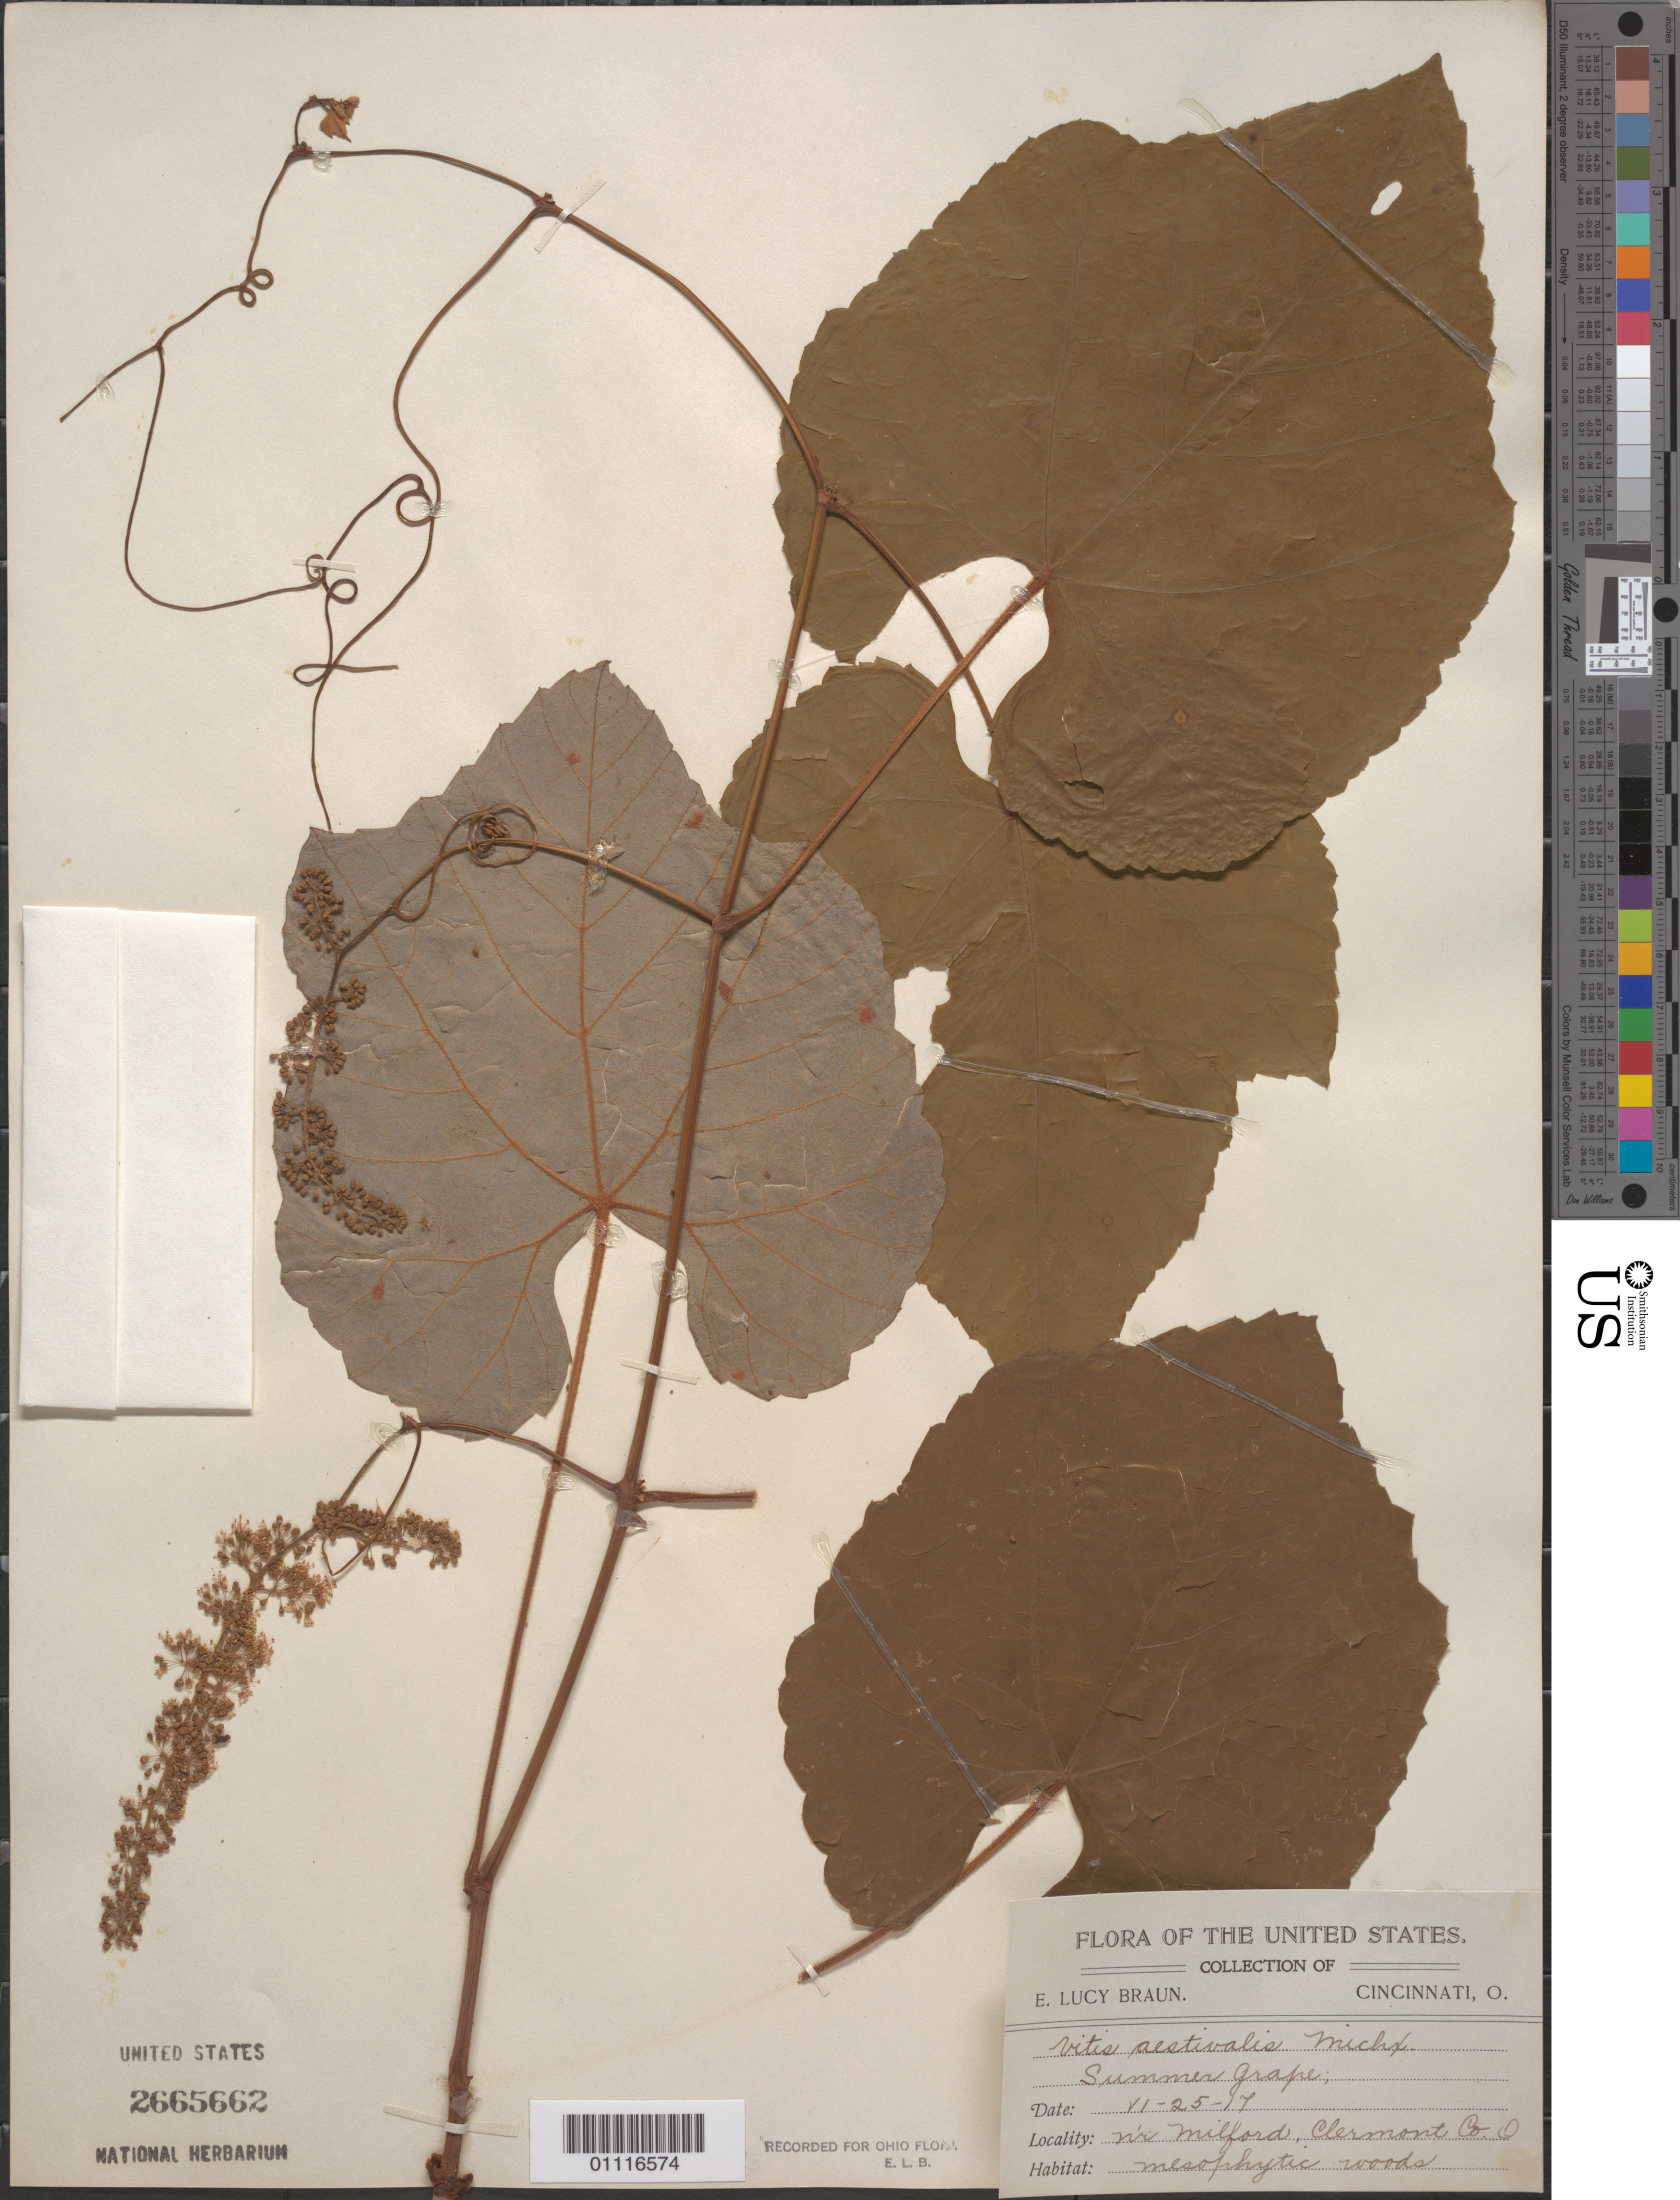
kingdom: Plantae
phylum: Tracheophyta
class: Magnoliopsida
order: Vitales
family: Vitaceae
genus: Vitis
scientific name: Vitis aestivalis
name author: Michx.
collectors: E. L. Braun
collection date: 1917-11-25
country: United States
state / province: Ohio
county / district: Clermont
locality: Milfard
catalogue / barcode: US 2665662